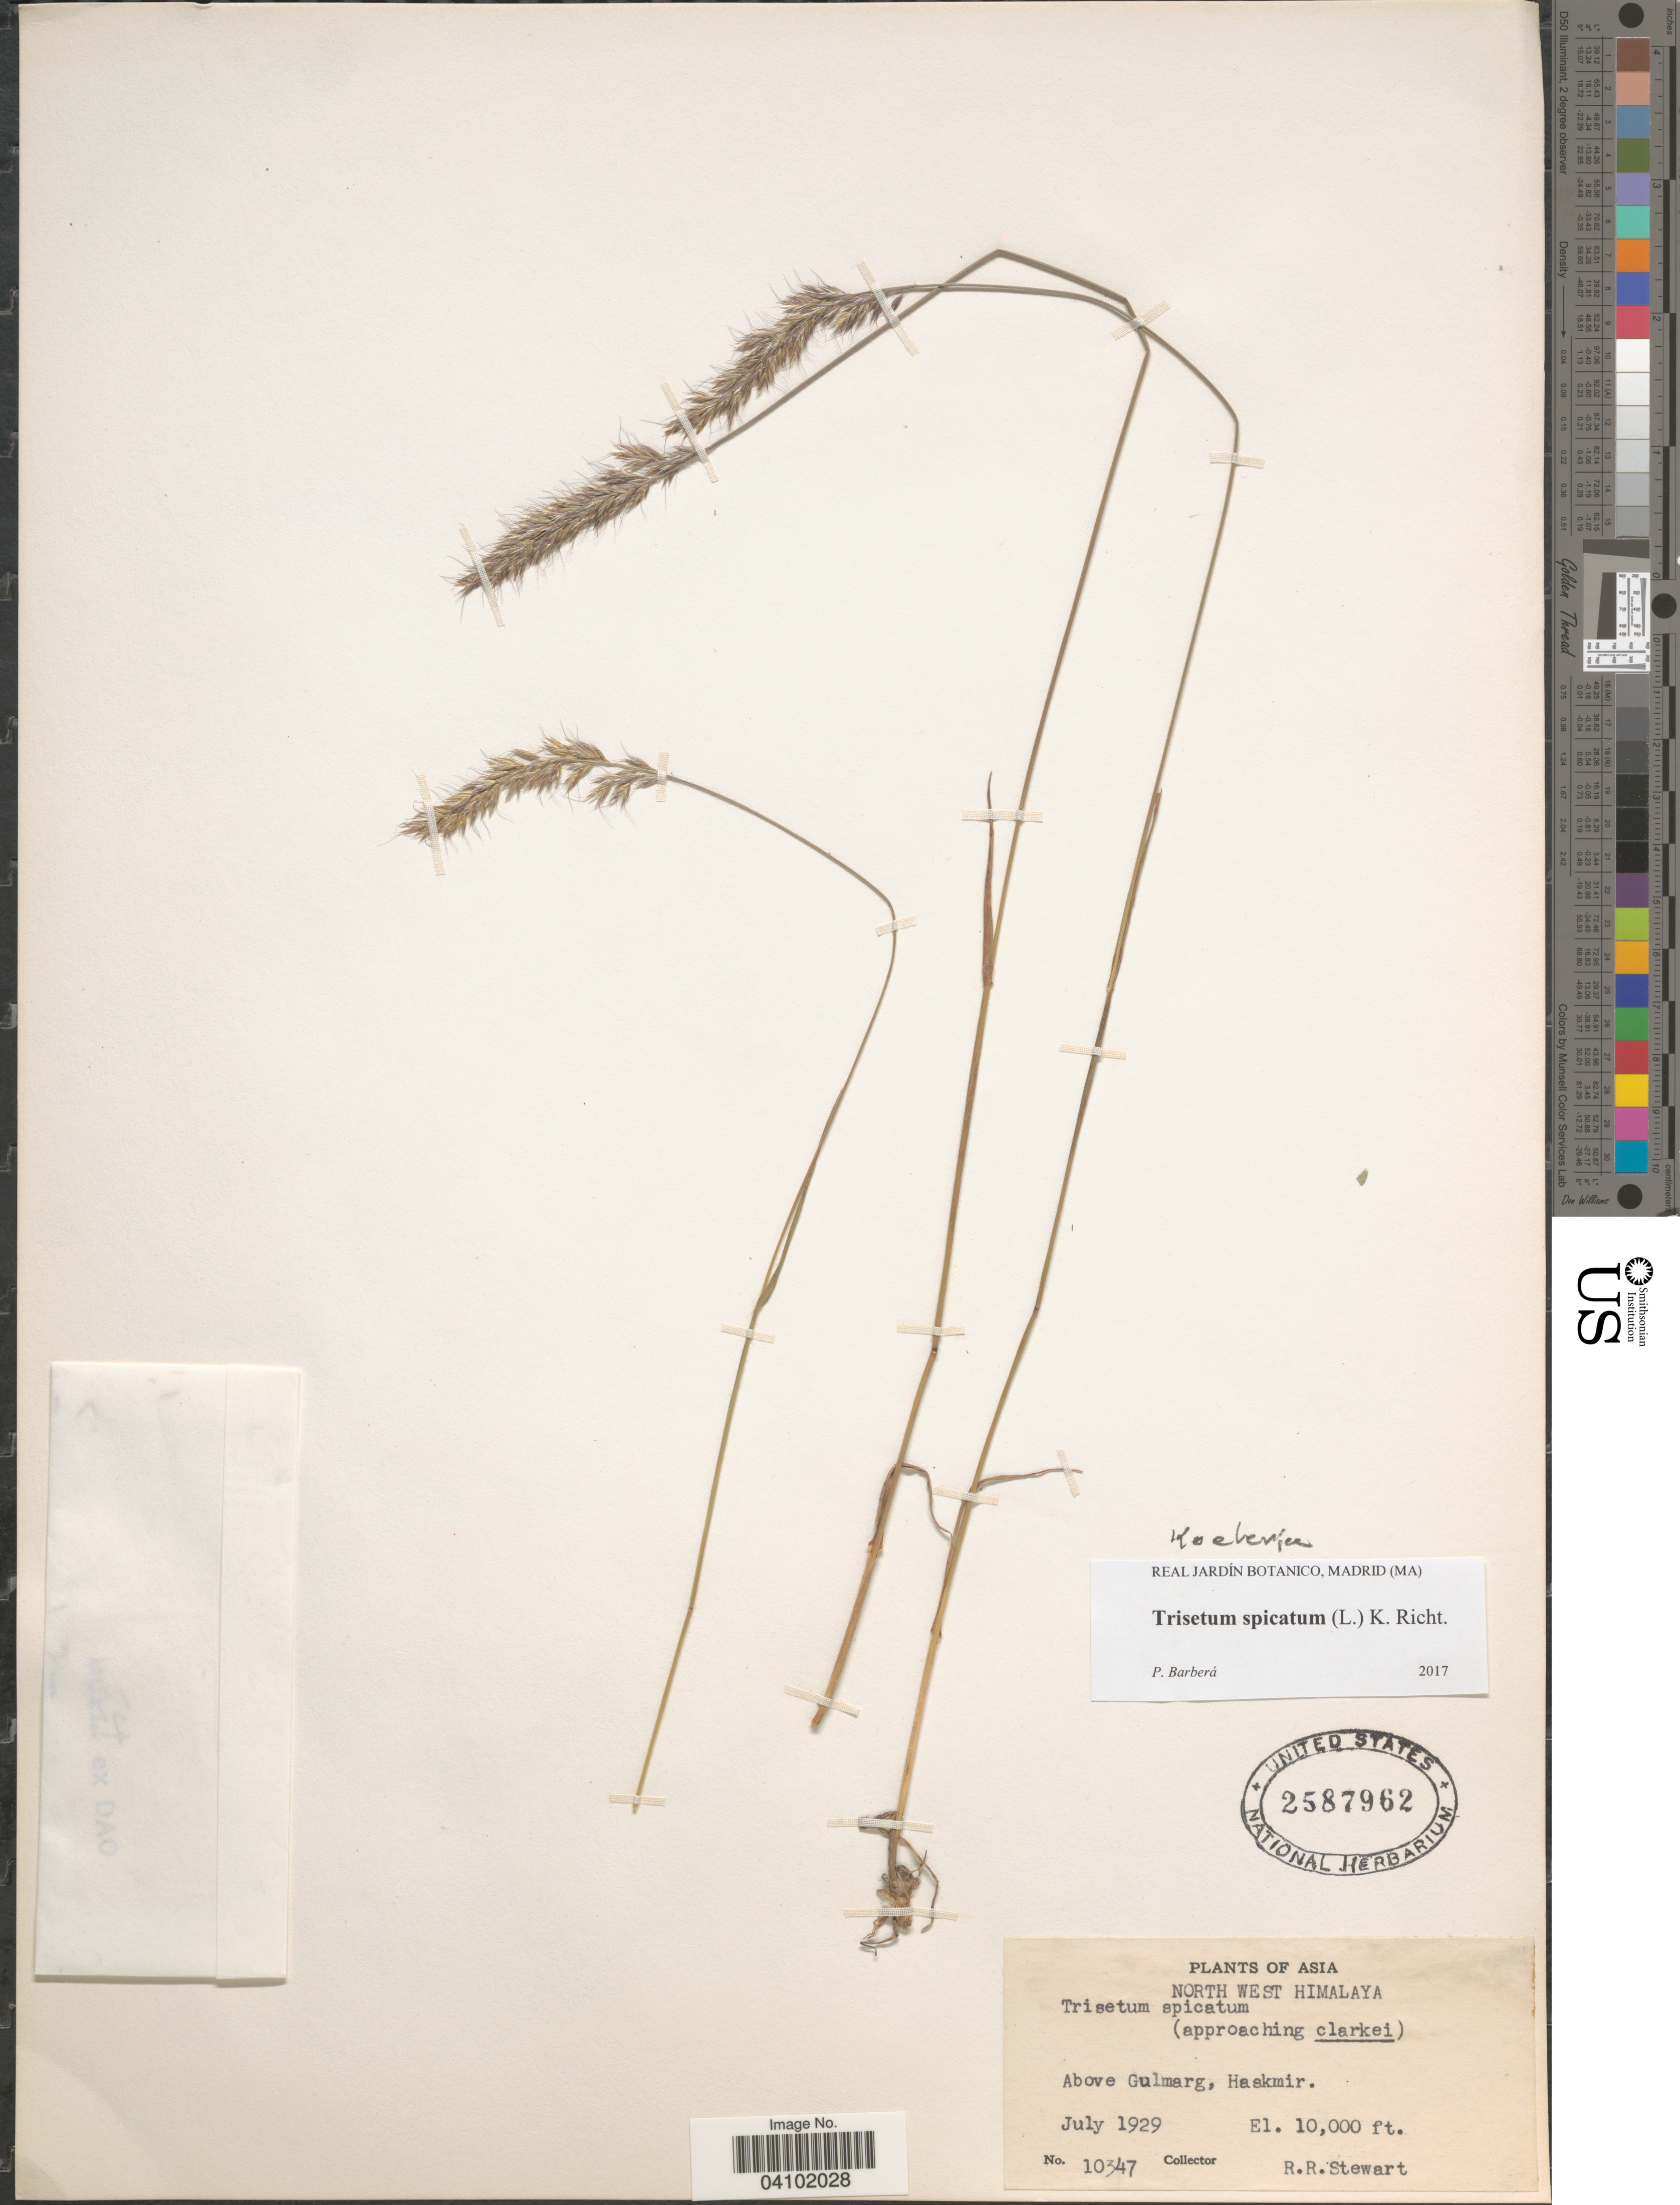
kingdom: Plantae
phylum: Tracheophyta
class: Liliopsida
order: Poales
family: Poaceae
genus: Koeleria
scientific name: Koeleria spicata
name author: (L.) Barberá et al.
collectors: R. Stewart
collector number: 10347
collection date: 1929-07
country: India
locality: Asia. North West Himalaya. Above Gulmarg, Haskmir.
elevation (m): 3048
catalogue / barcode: US 2587962